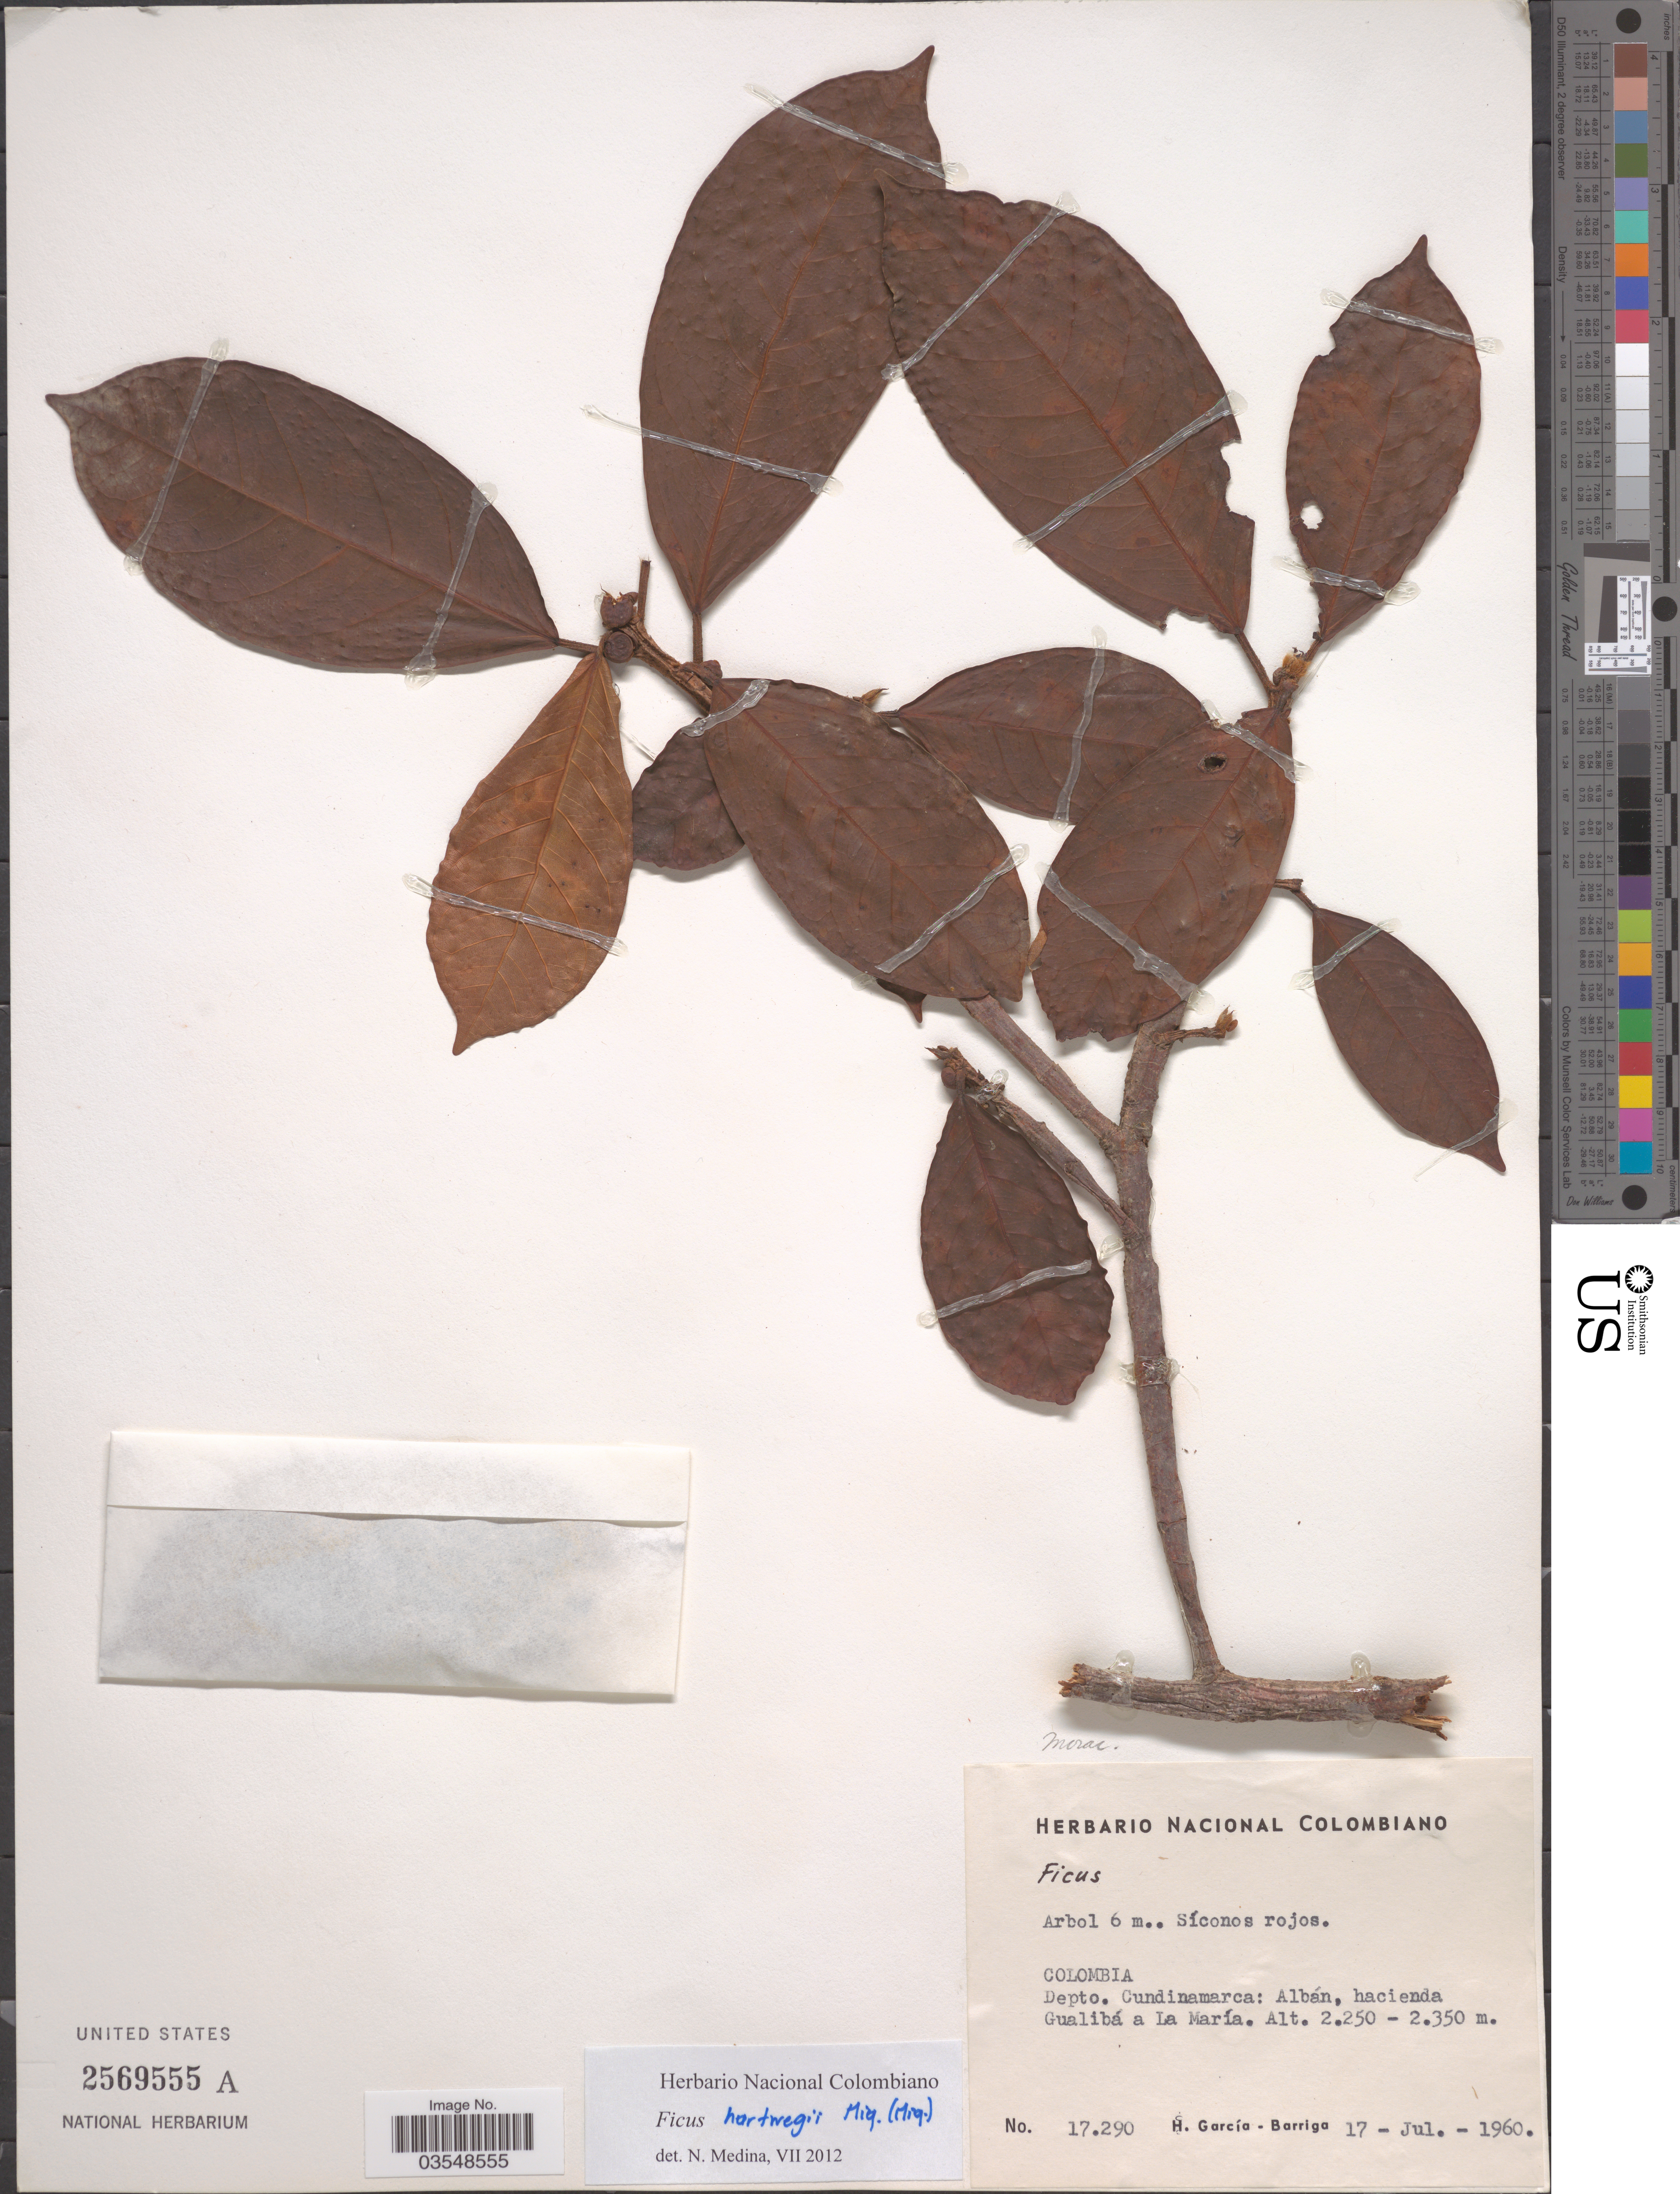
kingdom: Plantae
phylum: Tracheophyta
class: Magnoliopsida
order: Rosales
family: Moraceae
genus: Ficus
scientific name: Ficus hartwegii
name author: (Miq.) Miq.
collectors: H. García Barriga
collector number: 17290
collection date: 1960-07-17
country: Colombia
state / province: Cundinamarca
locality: Depto. Cundinamarca: Albán, hacienda Gualibá a La María.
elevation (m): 2250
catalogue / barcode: US 2569555A